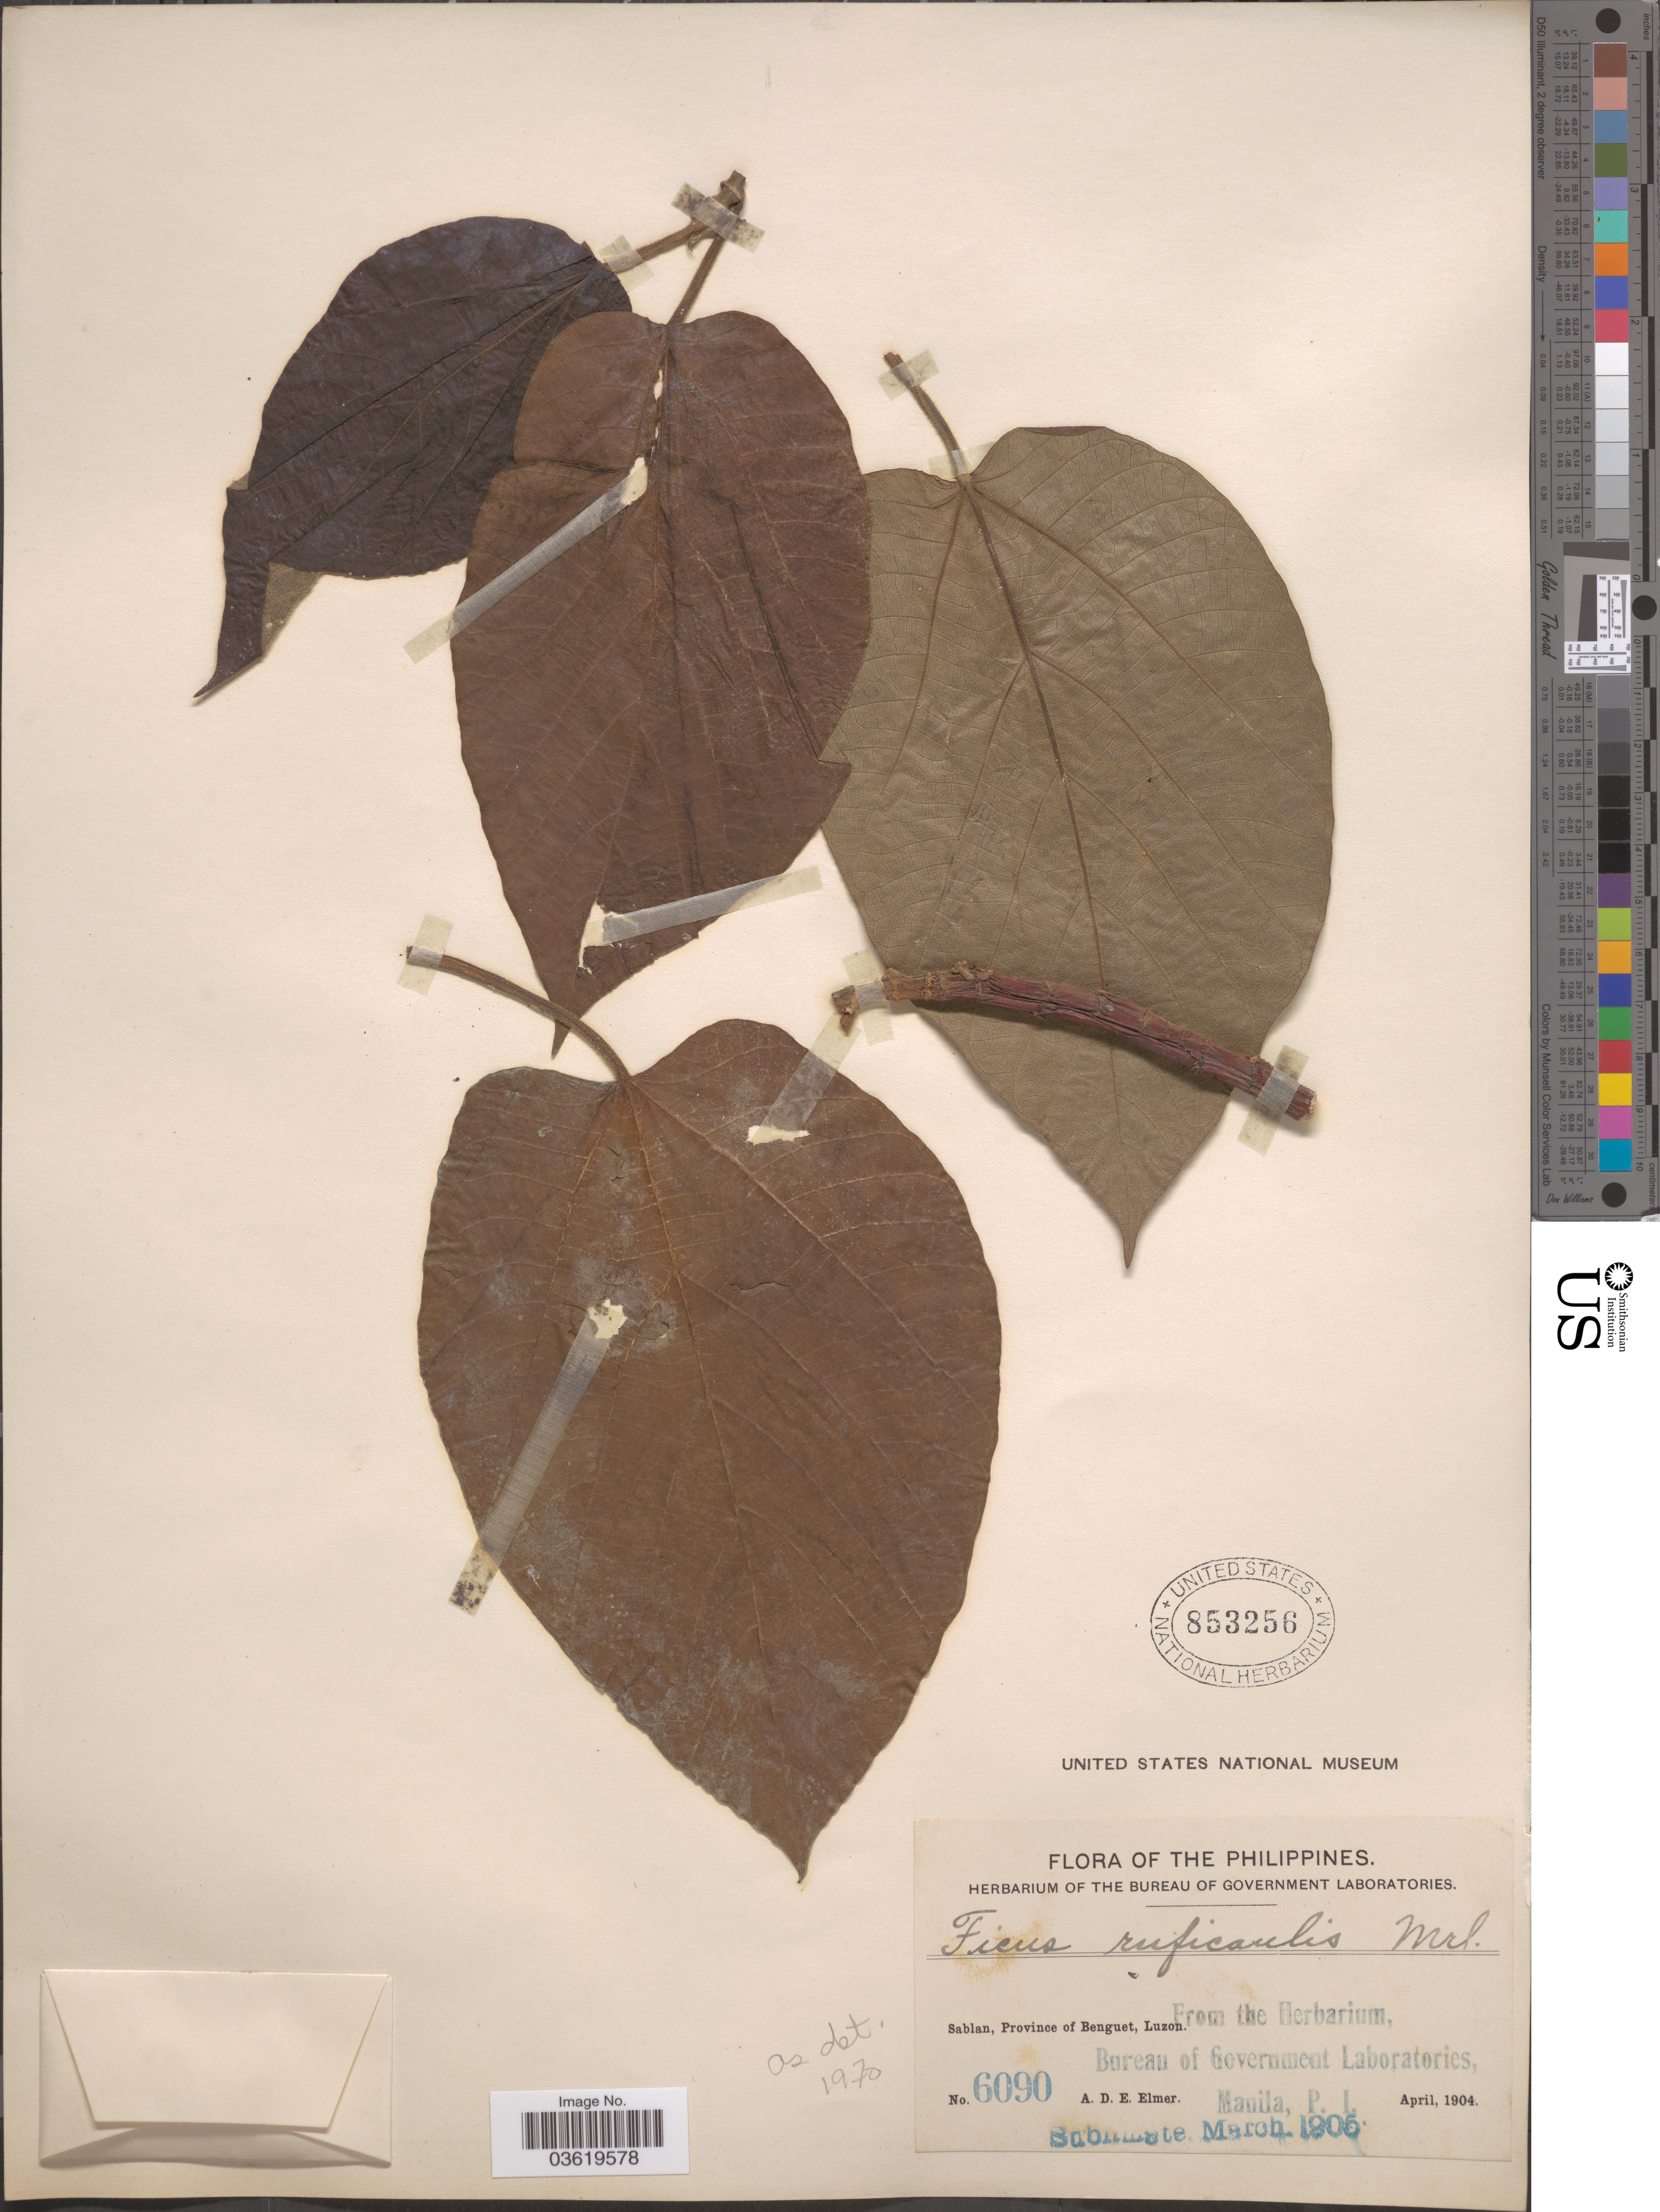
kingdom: Plantae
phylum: Tracheophyta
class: Magnoliopsida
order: Rosales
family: Moraceae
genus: Ficus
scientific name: Ficus ruficaulis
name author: Merr.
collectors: A. D. E. Elmer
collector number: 6090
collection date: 1904-04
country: Philippines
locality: Sablan, Province of Benguet, Luzon.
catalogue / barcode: US 853256